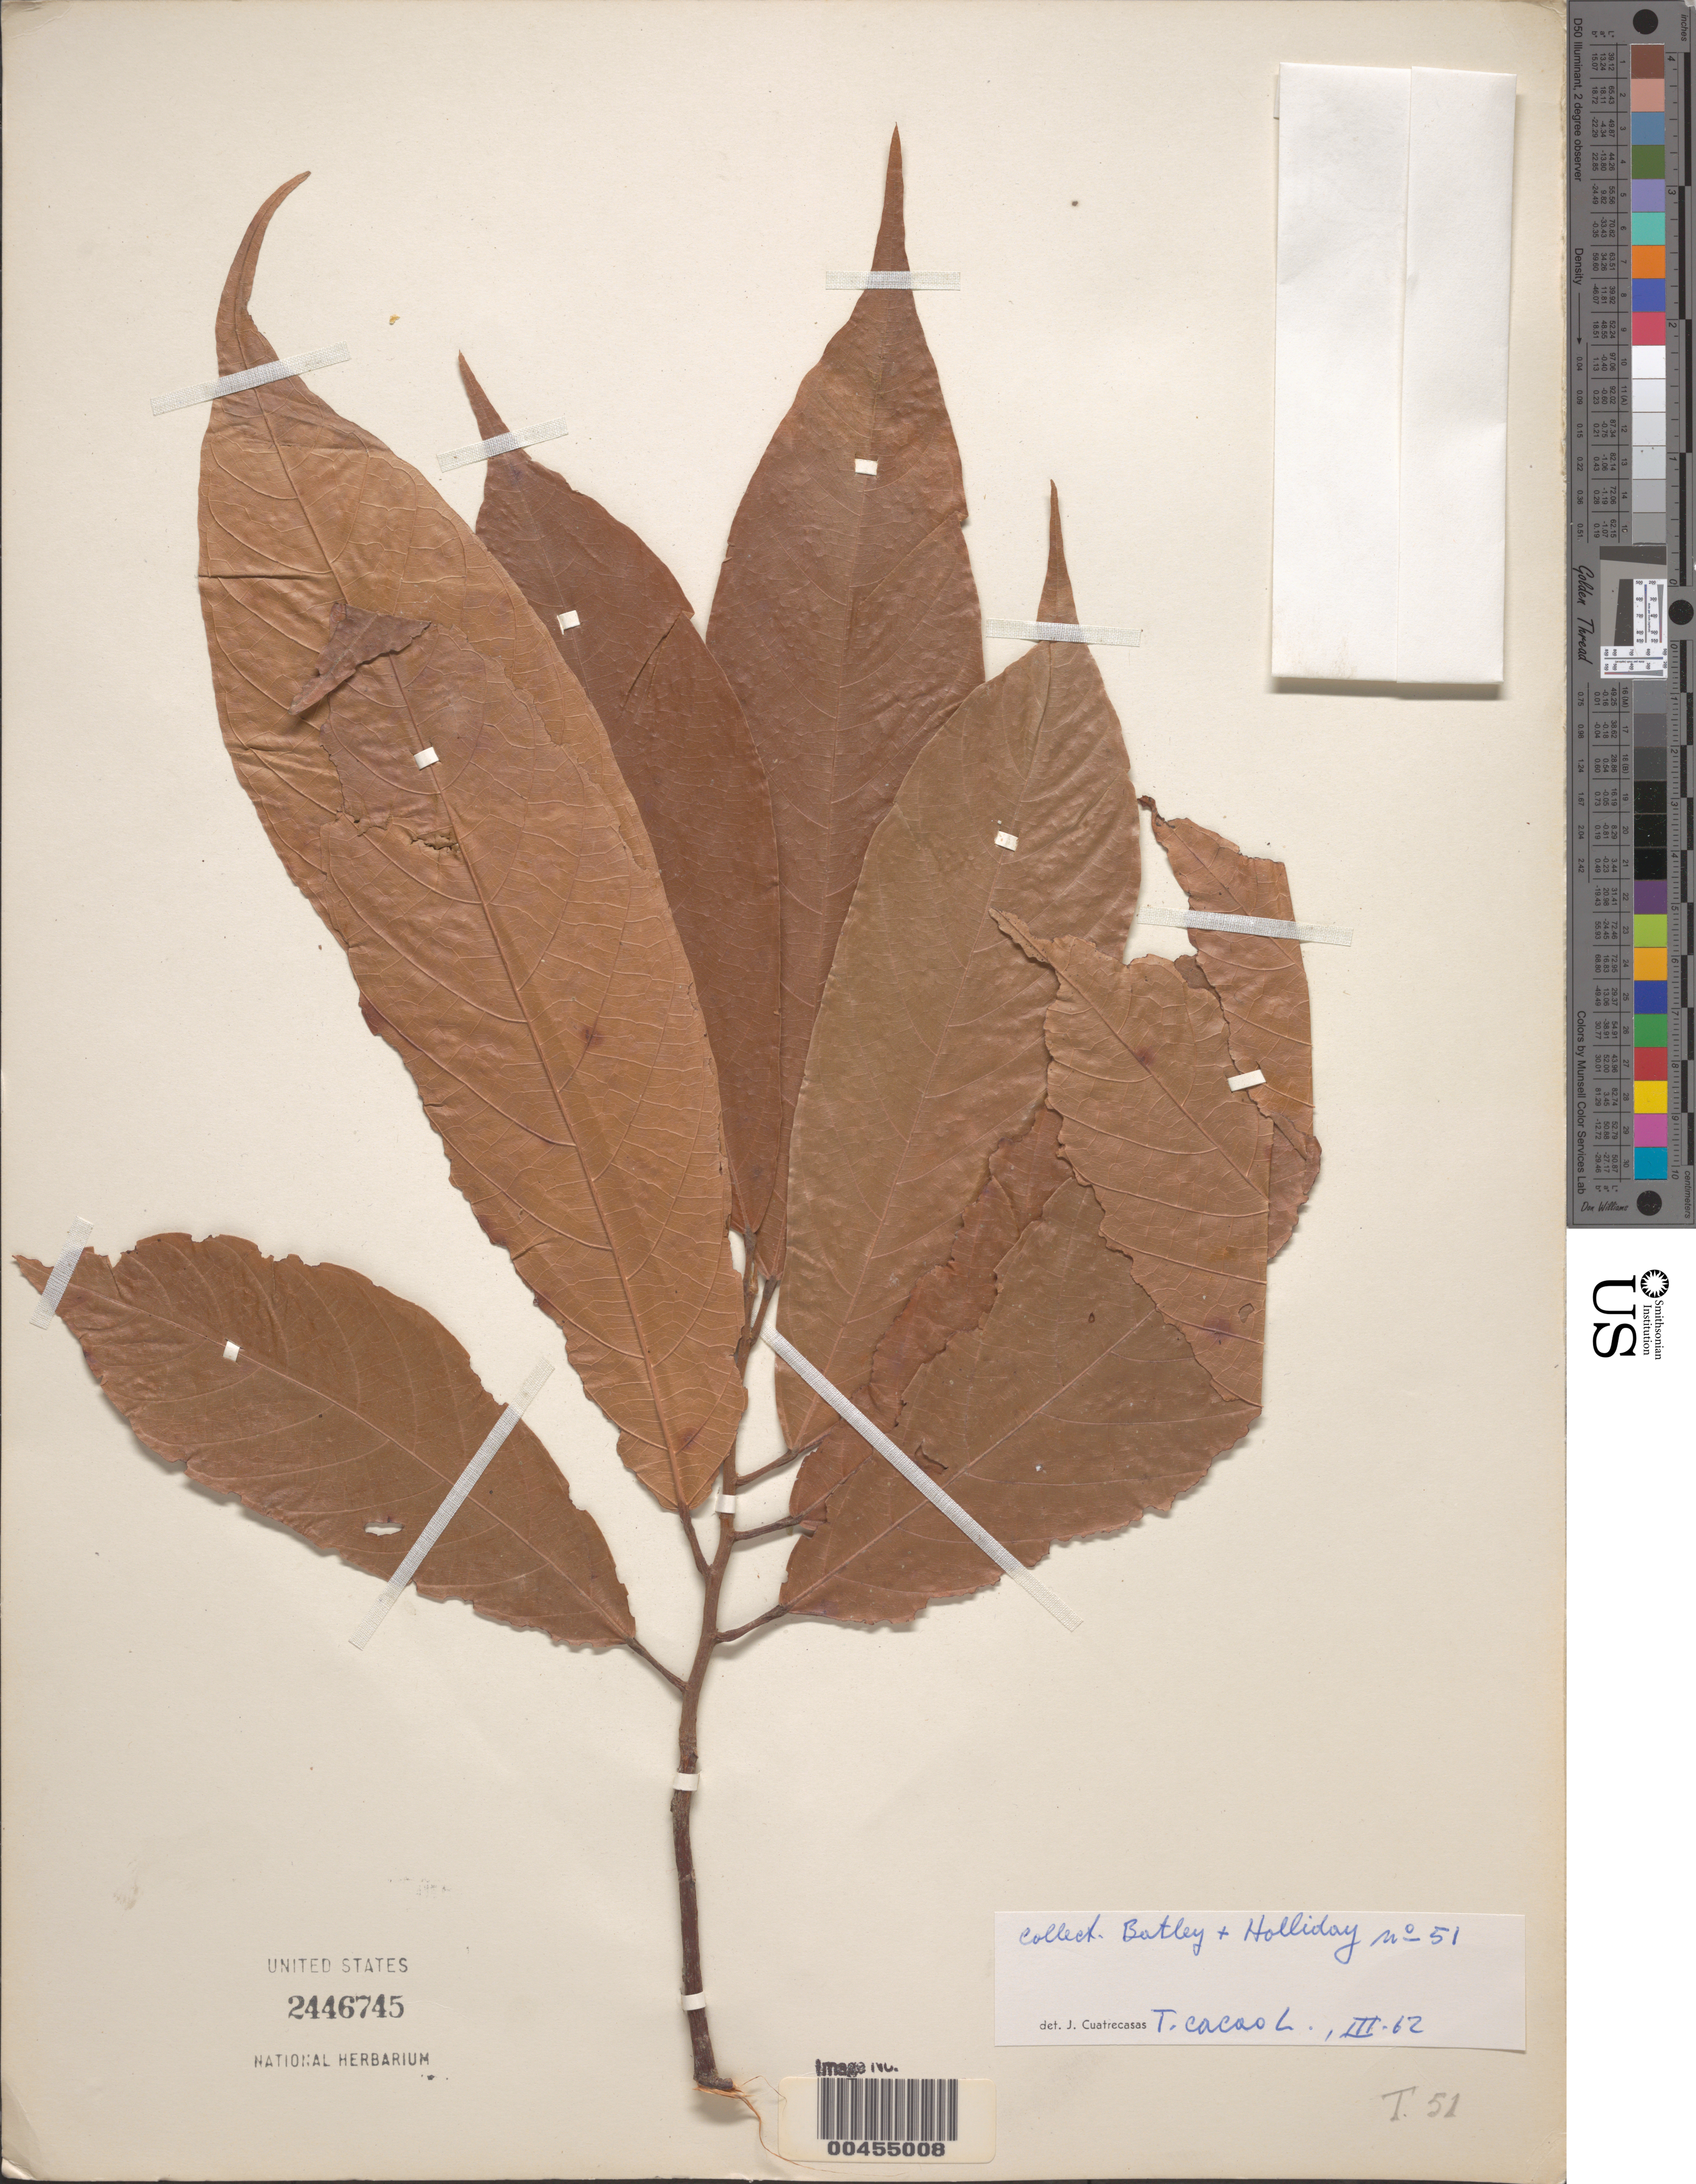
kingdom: Plantae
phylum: Tracheophyta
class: Magnoliopsida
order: Malvales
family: Malvaceae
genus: Theobroma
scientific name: Theobroma cacao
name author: L.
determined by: Cuatrecasas, J.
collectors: B. Bartley & P. C. Holliday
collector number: T51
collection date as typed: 25 Nov 1952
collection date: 1952-11-25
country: Colombia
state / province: Vaupés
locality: Near Teresita, Río Papurí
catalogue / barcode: US 2446745